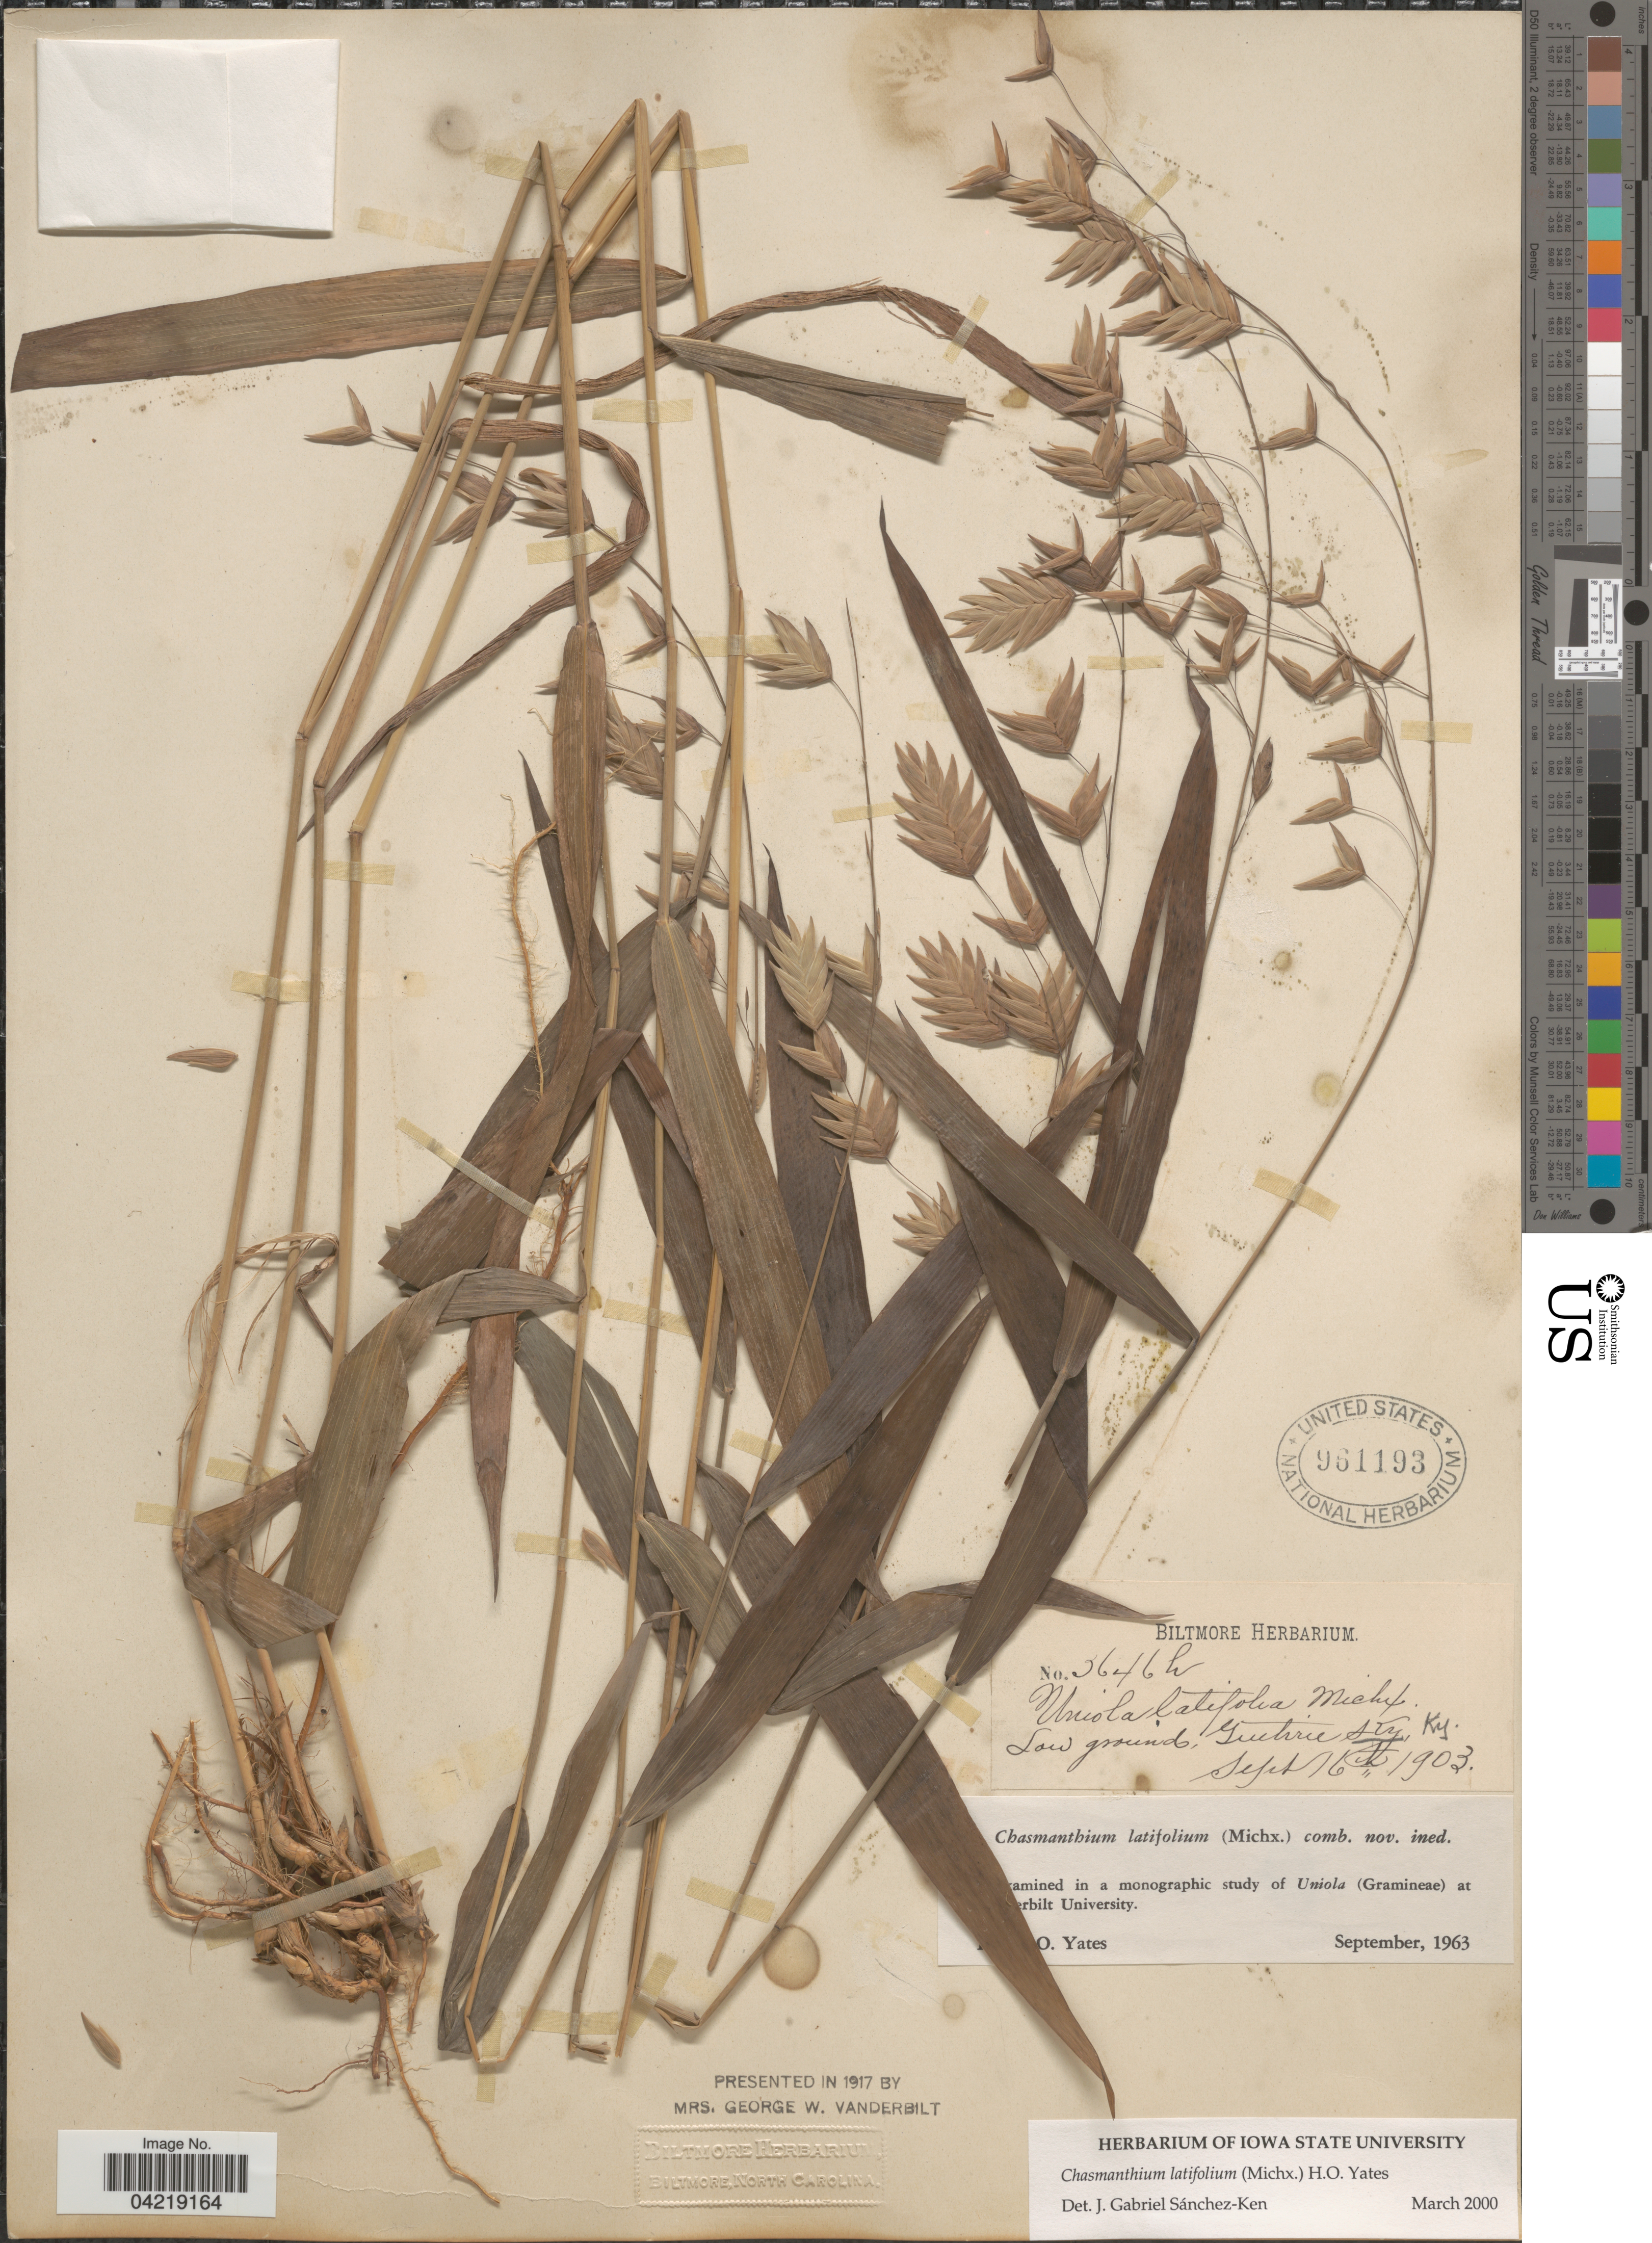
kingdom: Plantae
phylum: Tracheophyta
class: Liliopsida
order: Poales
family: Poaceae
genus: Chasmanthium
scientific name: Chasmanthium latifolium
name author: (Michx.) H.O. Yates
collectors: ex herb. Biltmore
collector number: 3646W*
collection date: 1903-09-16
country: United States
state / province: Kentucky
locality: Low ground, Guthrie.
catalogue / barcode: US 961193